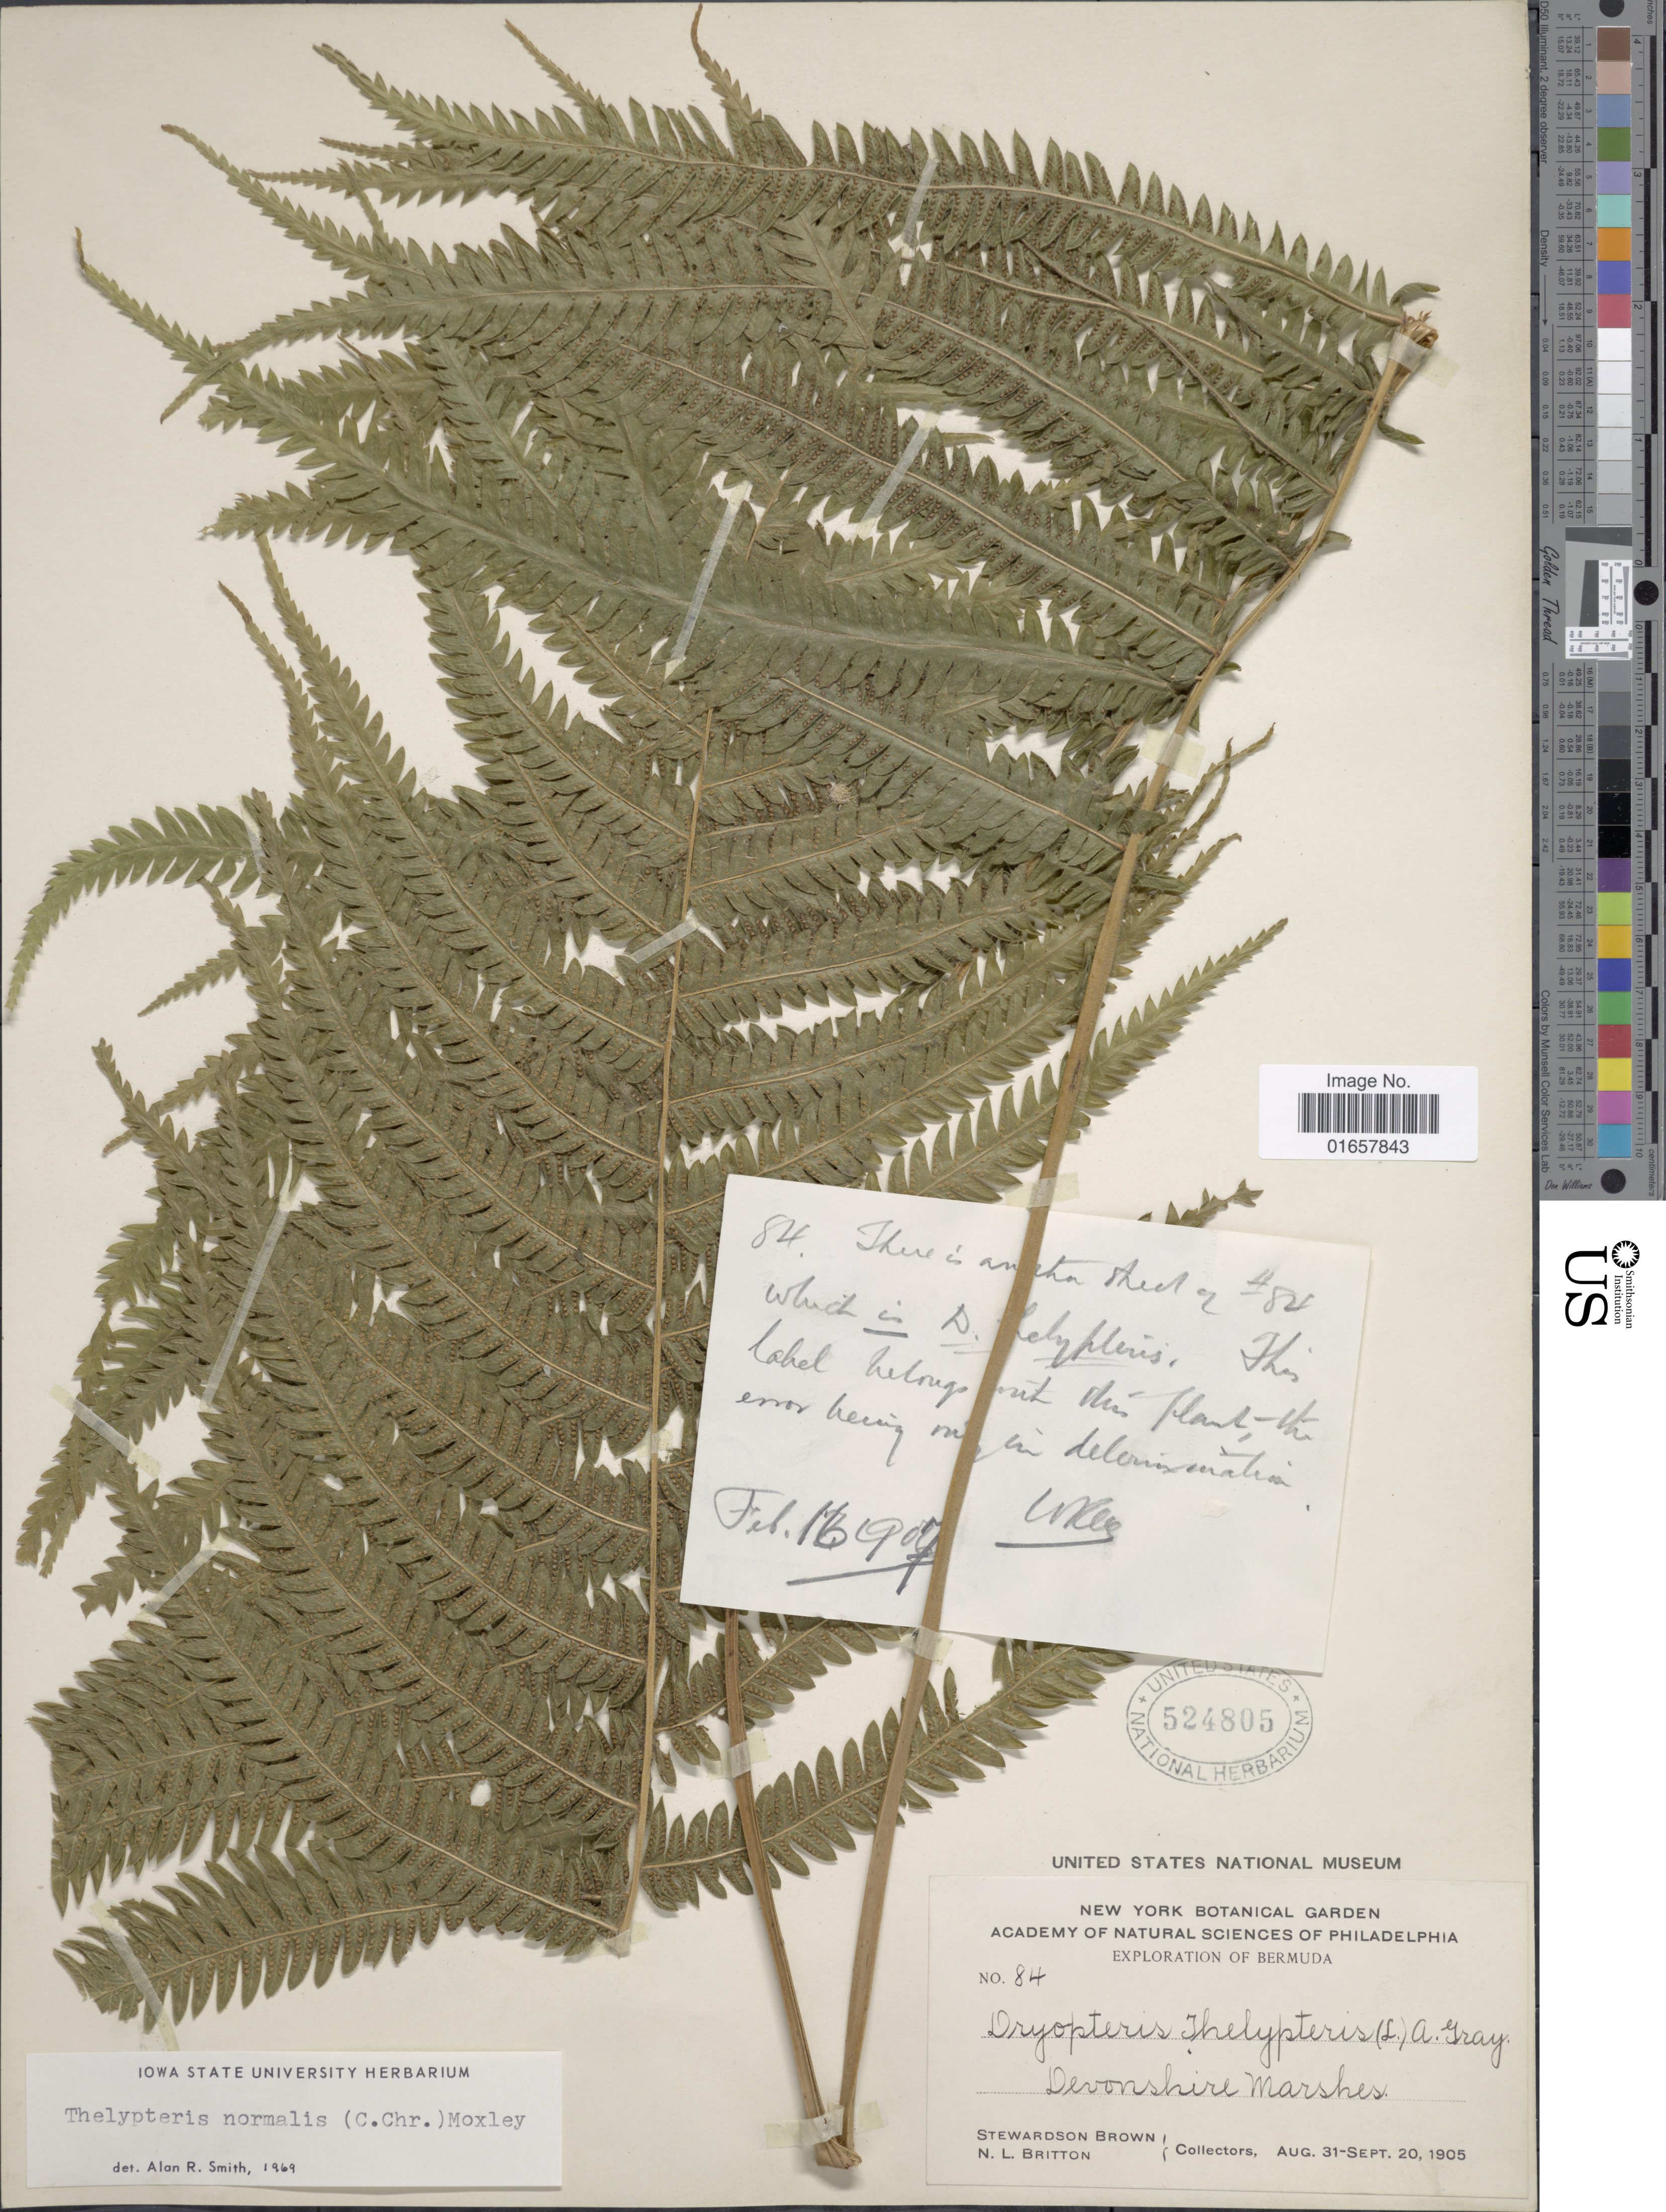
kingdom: Plantae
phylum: Tracheophyta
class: Polypodiopsida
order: Polypodiales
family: Thelypteridaceae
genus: Christella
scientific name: Christella kunthii comb. ined.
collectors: S. Brown & N. Britton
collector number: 84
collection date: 1905-08-31/1905-09-20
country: Bermuda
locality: Bermuda, Devonshire Marshes.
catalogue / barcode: US 524805